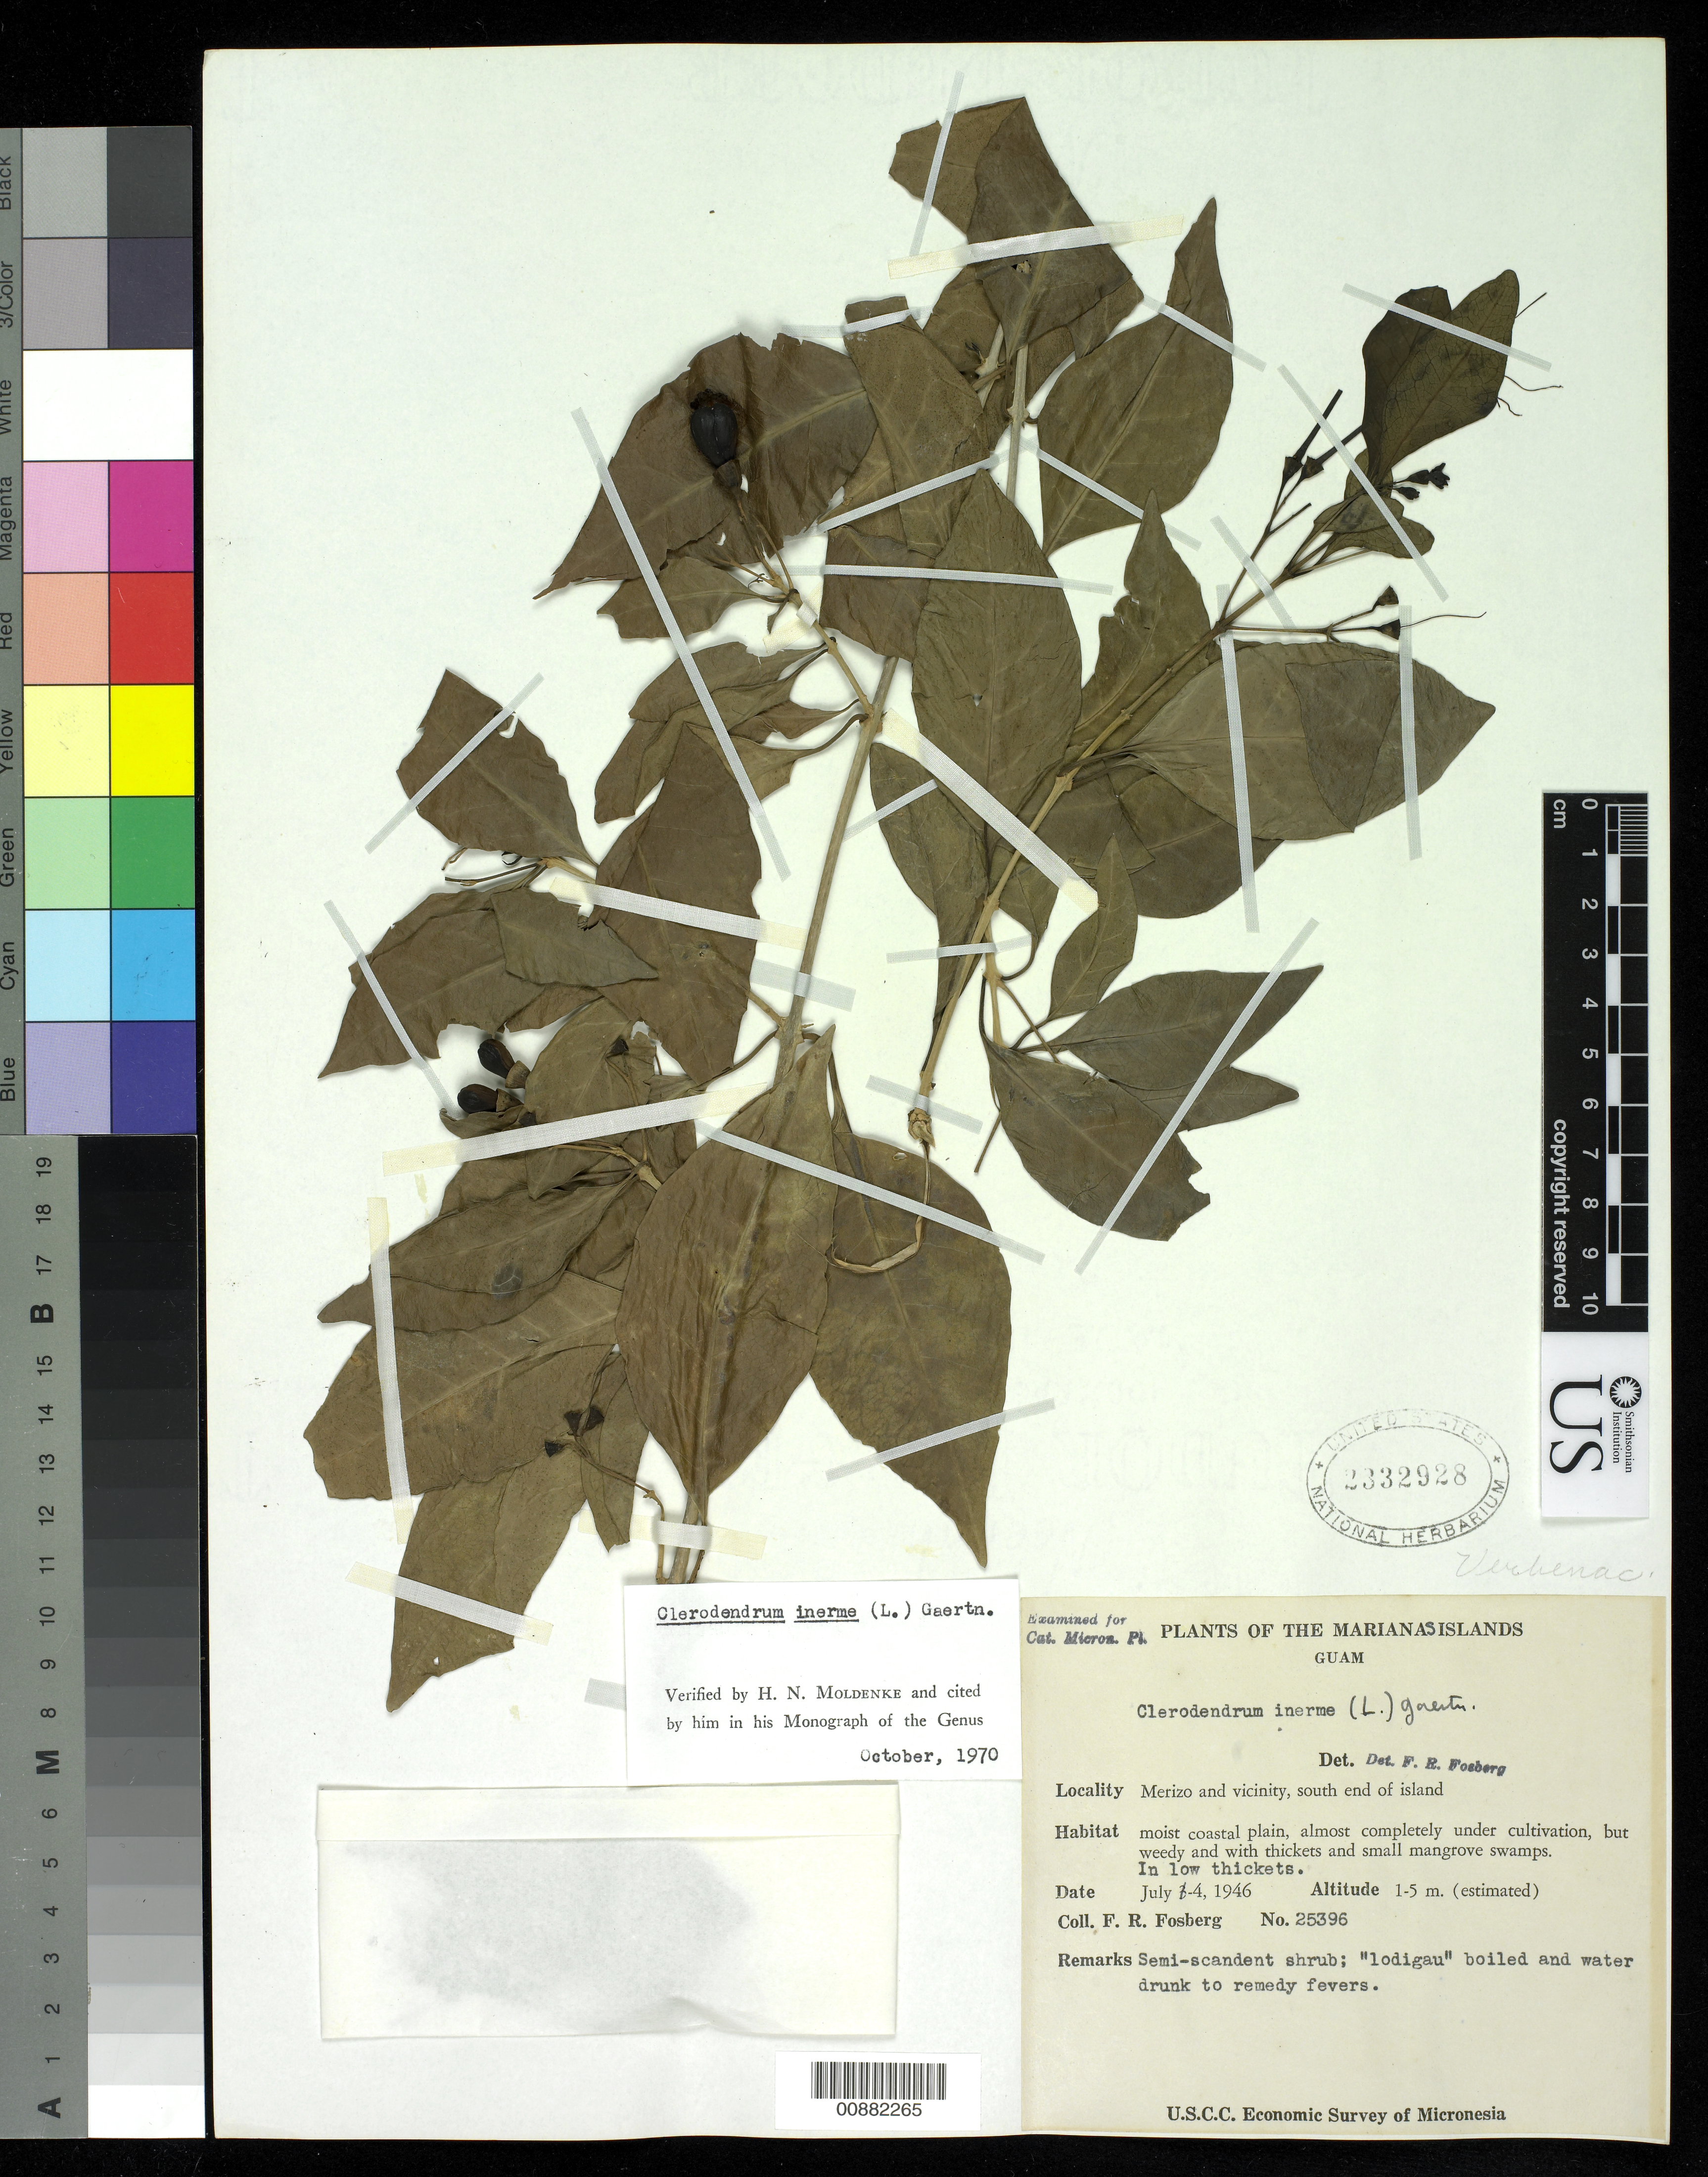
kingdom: Plantae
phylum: Tracheophyta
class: Magnoliopsida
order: Lamiales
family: Lamiaceae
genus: Clerodendrum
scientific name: Clerodendrum inerme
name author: (L.) Gaertn.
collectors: F. R. Fosberg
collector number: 25396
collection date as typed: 04 Jul 1946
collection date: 1946-07-04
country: Guam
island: Guam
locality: Merizo and vicinity, south end of island.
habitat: in low thickets. Moist costal plain, almost completely under cultivation, weedy and with thickets and small mangrove swamps.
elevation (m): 1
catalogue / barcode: US 2332928